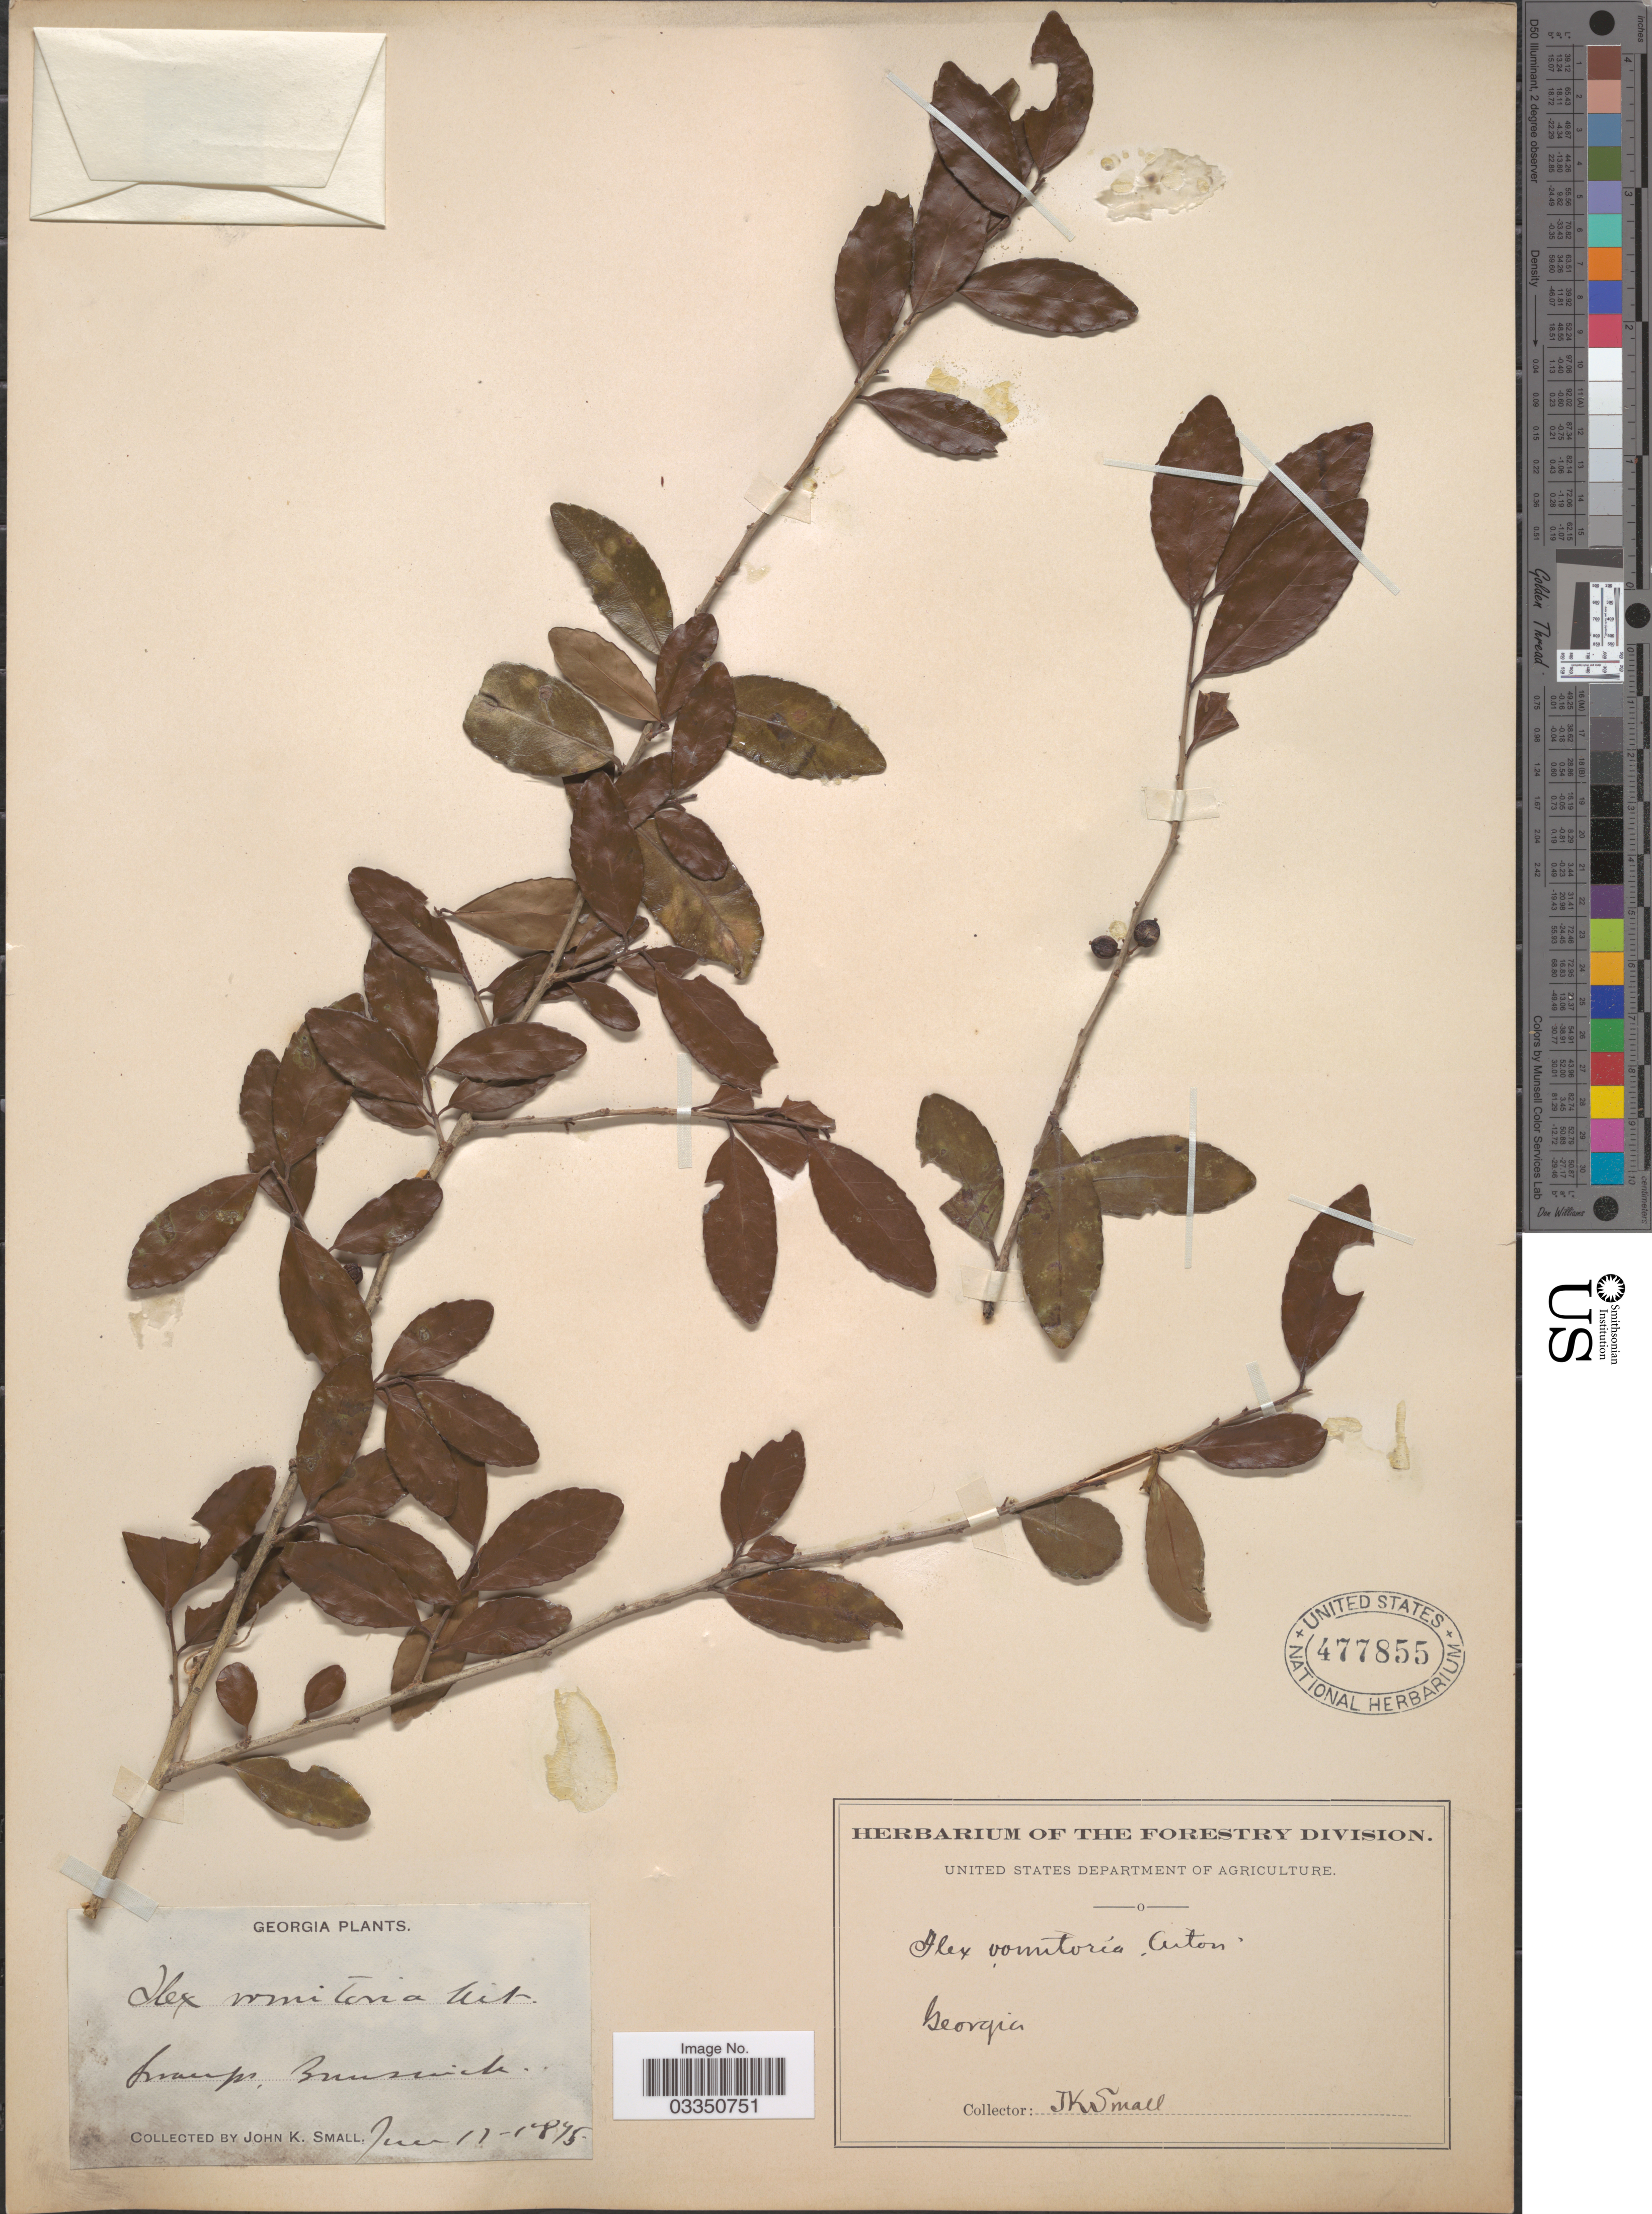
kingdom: Plantae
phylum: Tracheophyta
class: Magnoliopsida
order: Aquifoliales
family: Aquifoliaceae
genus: Ilex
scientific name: Ilex vomitoria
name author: Aiton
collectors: J. K. Small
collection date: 1875-06-17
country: United States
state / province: Georgia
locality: Brunswick.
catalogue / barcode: US 477855